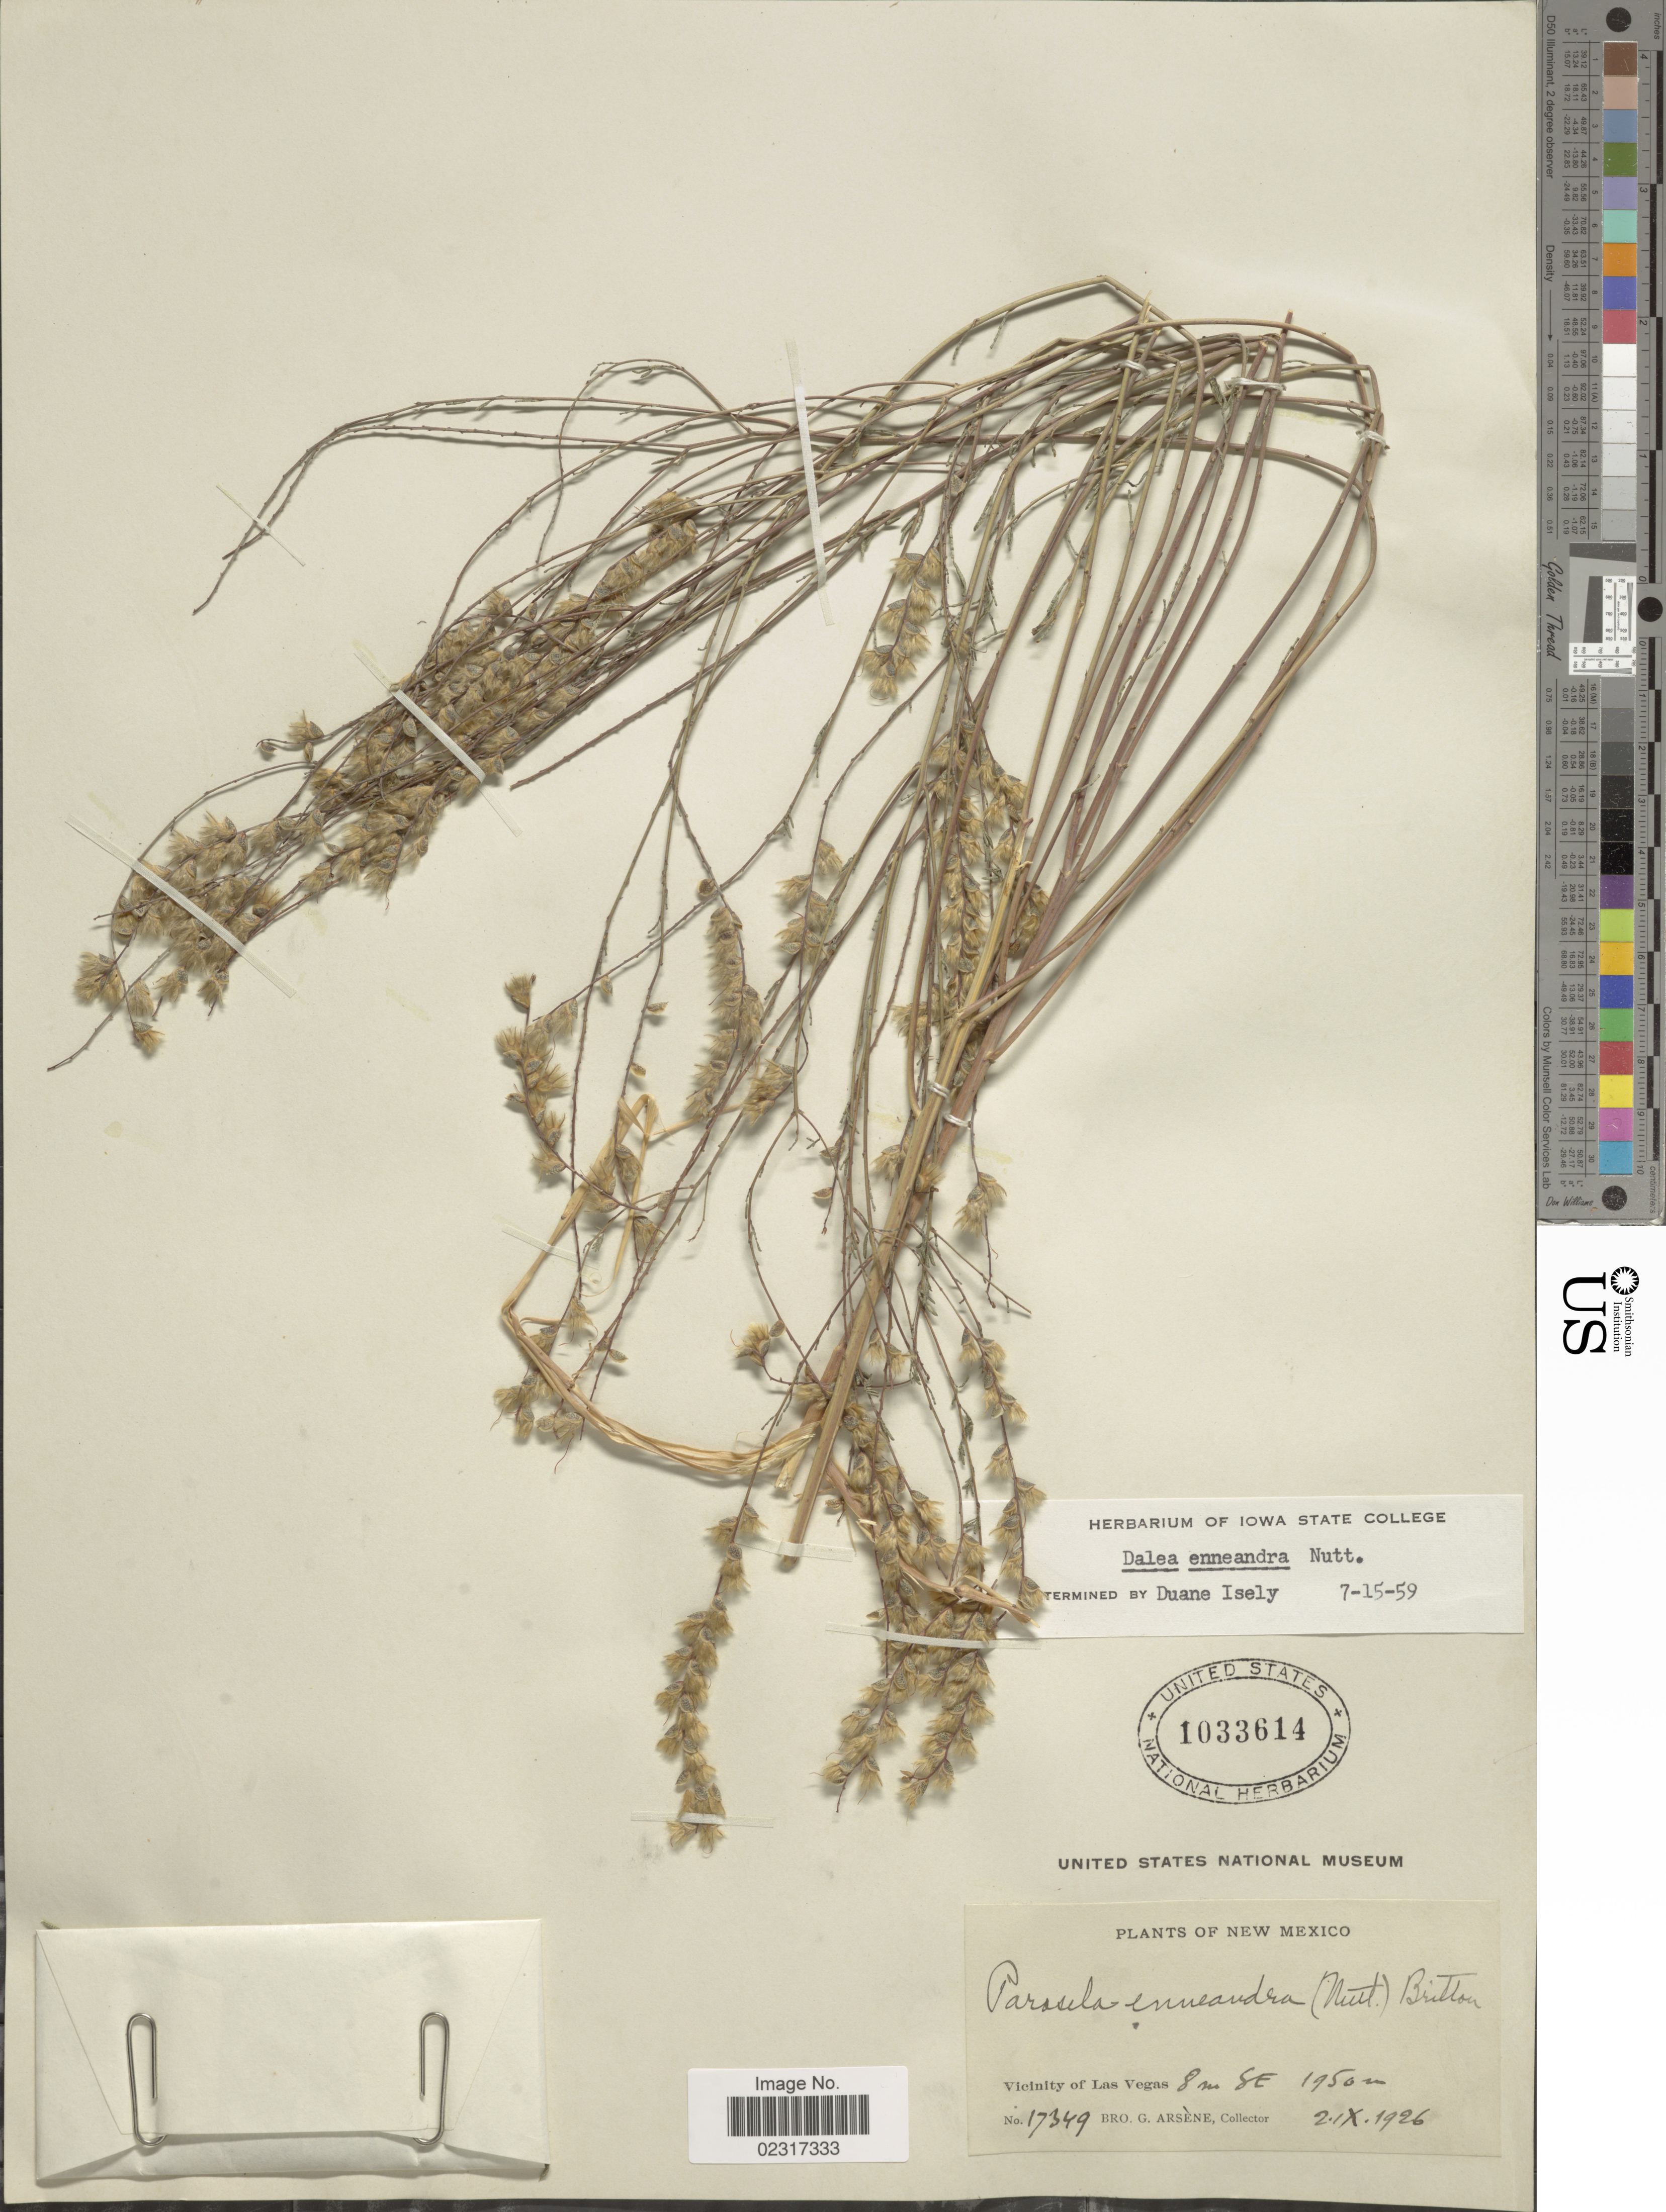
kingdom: Plantae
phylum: Tracheophyta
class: Magnoliopsida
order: Fabales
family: Fabaceae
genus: Dalea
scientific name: Dalea enneandra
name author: Nutt.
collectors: Bro. G. Arsène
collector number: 17349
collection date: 1926-10-21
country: United States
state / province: New Mexico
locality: Vicinity of Las Vegas, 8 m SE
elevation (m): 1950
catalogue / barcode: US 1033614